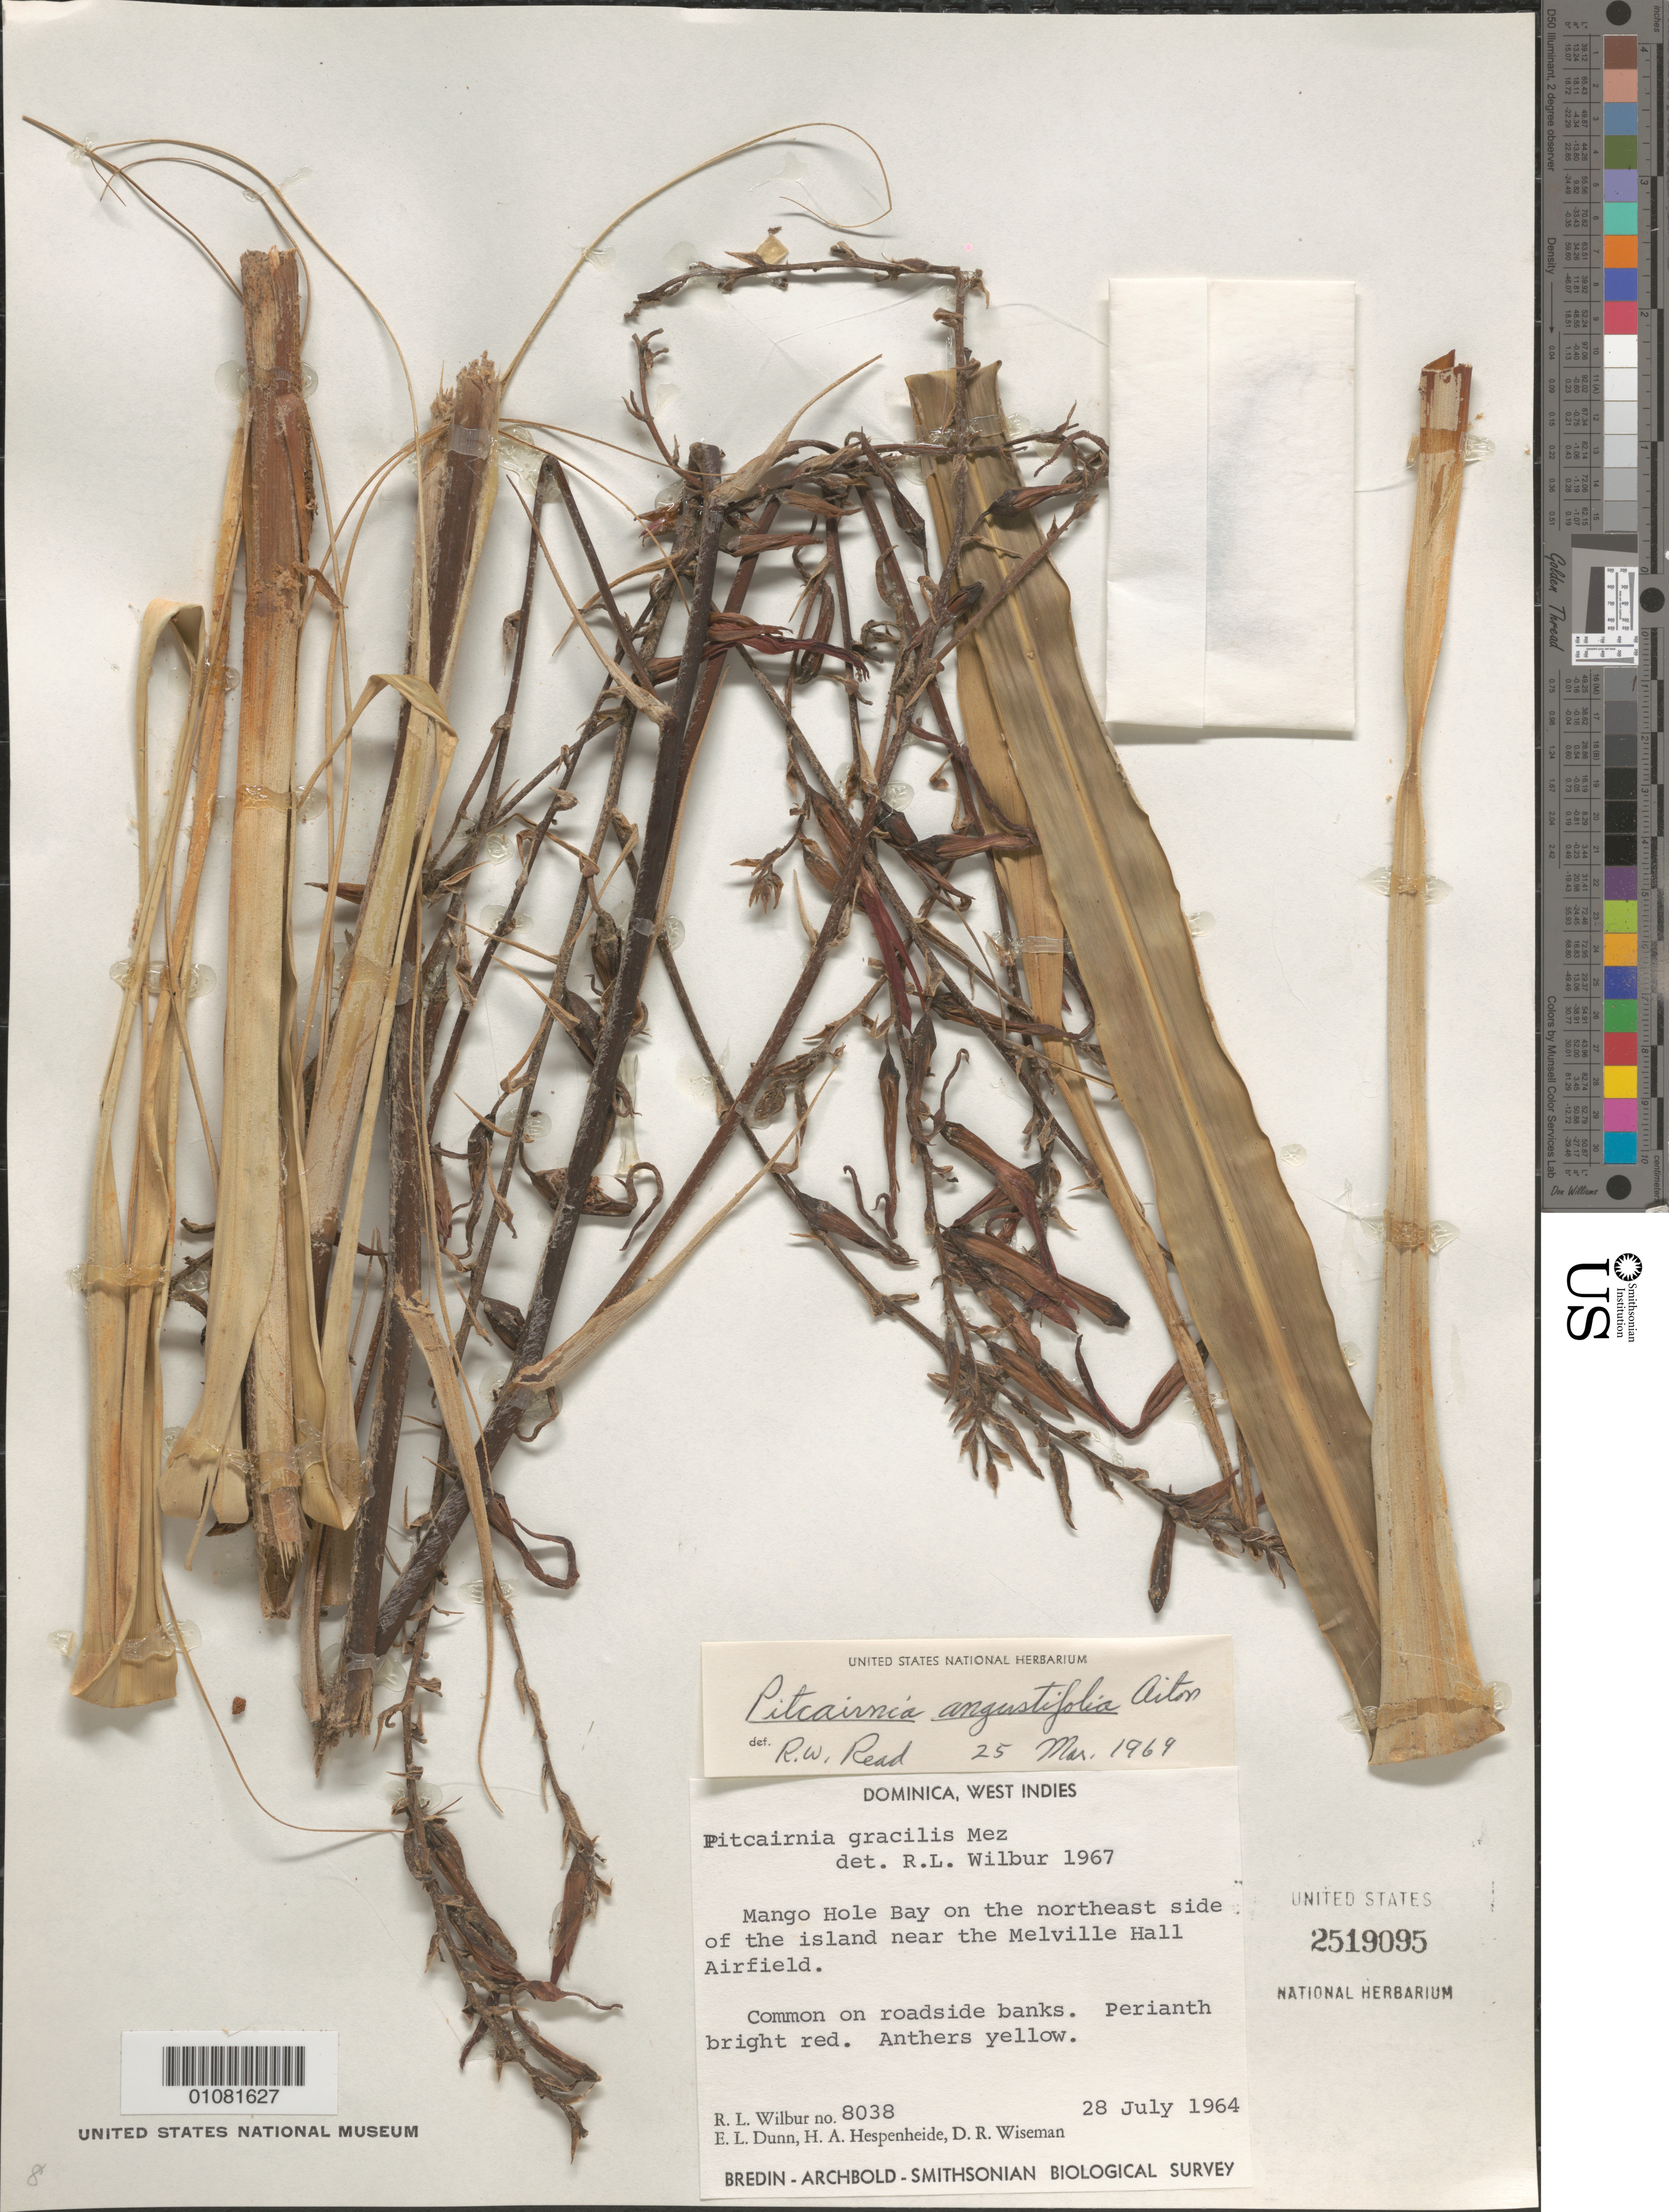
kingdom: Plantae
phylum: Tracheophyta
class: Liliopsida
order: Poales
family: Bromeliaceae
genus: Pitcairnia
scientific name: Pitcairnia angustifolia var. angustifolia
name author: Sol. ex Aiton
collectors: R. L. Wilbur, E. Dunn, E. Hespenheide & D. R. Wiseman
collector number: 8038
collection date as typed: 28 Jul 1964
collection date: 1964-07-28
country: Dominica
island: Dominica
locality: Mango Hole Bay on the NE side of the island near the Melville Hall Airfield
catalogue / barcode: US 2519095